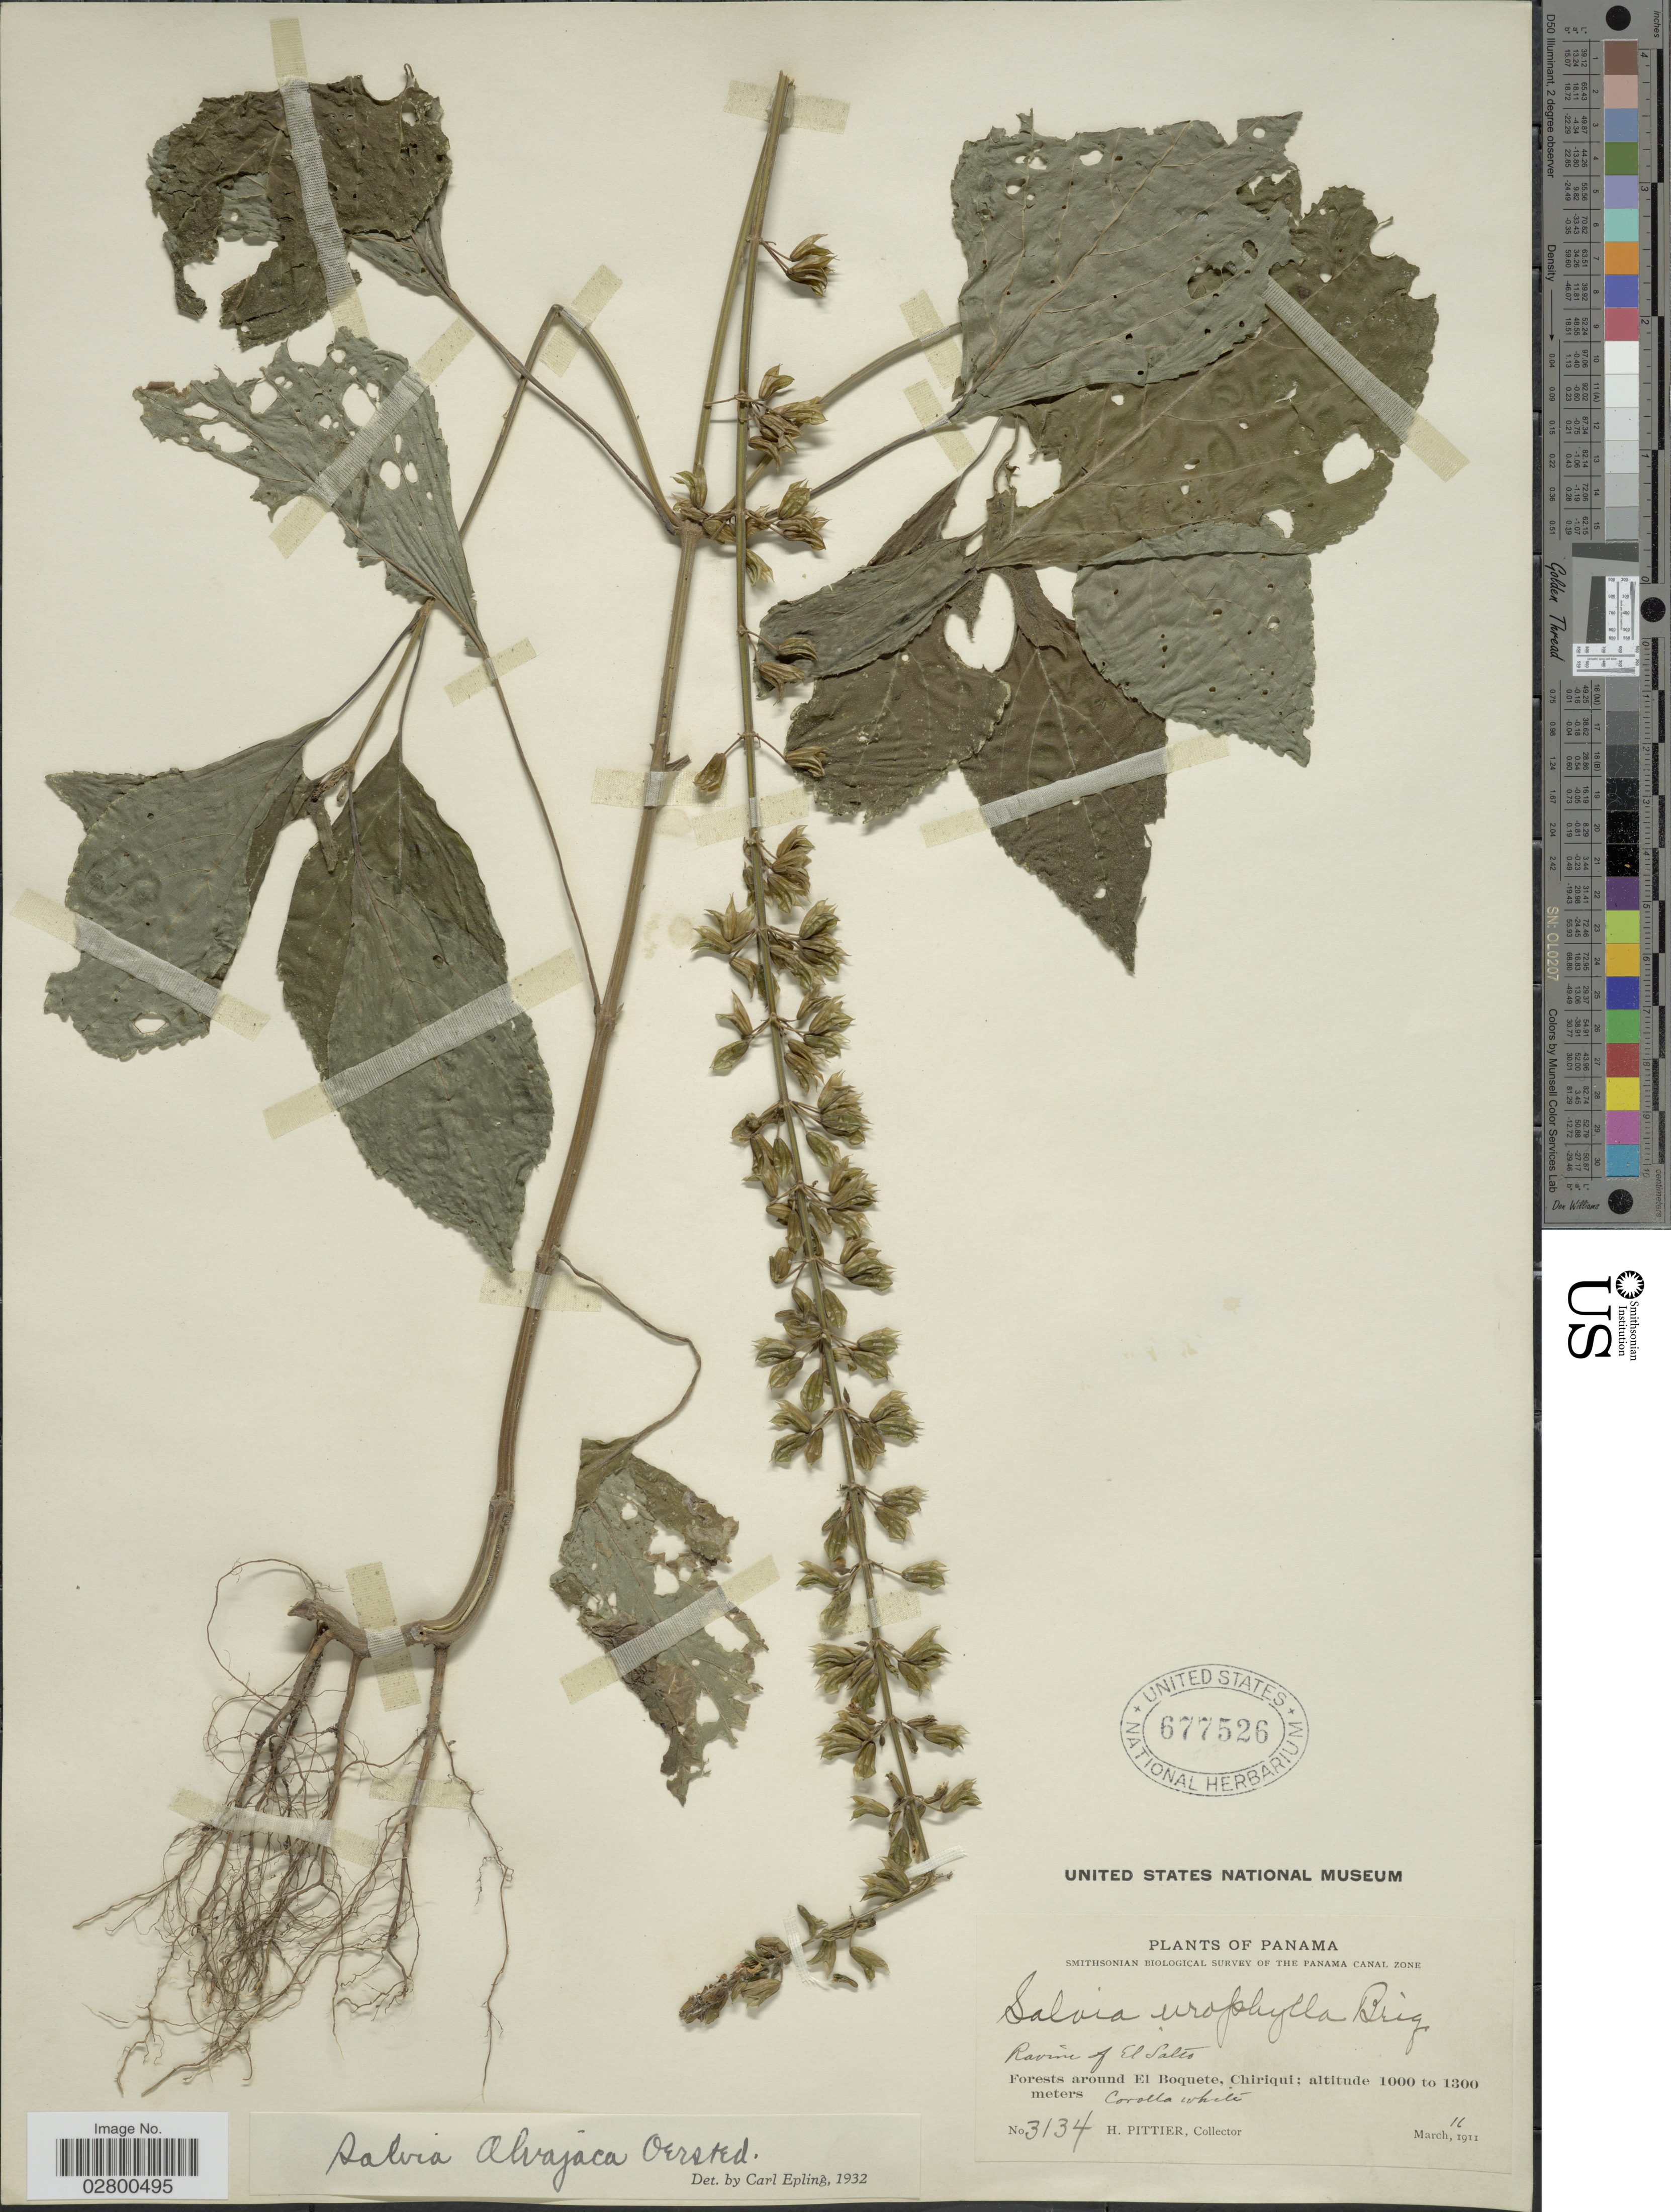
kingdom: Plantae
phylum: Tracheophyta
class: Magnoliopsida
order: Lamiales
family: Lamiaceae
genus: Salvia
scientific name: Salvia alvajaca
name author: Oerst.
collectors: H. F. Pittier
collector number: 3134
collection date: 1911-03-11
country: Panama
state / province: Chiriqui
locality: Ravine of El Salto. Forests around El Boquete.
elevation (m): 1000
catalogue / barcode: US 677526